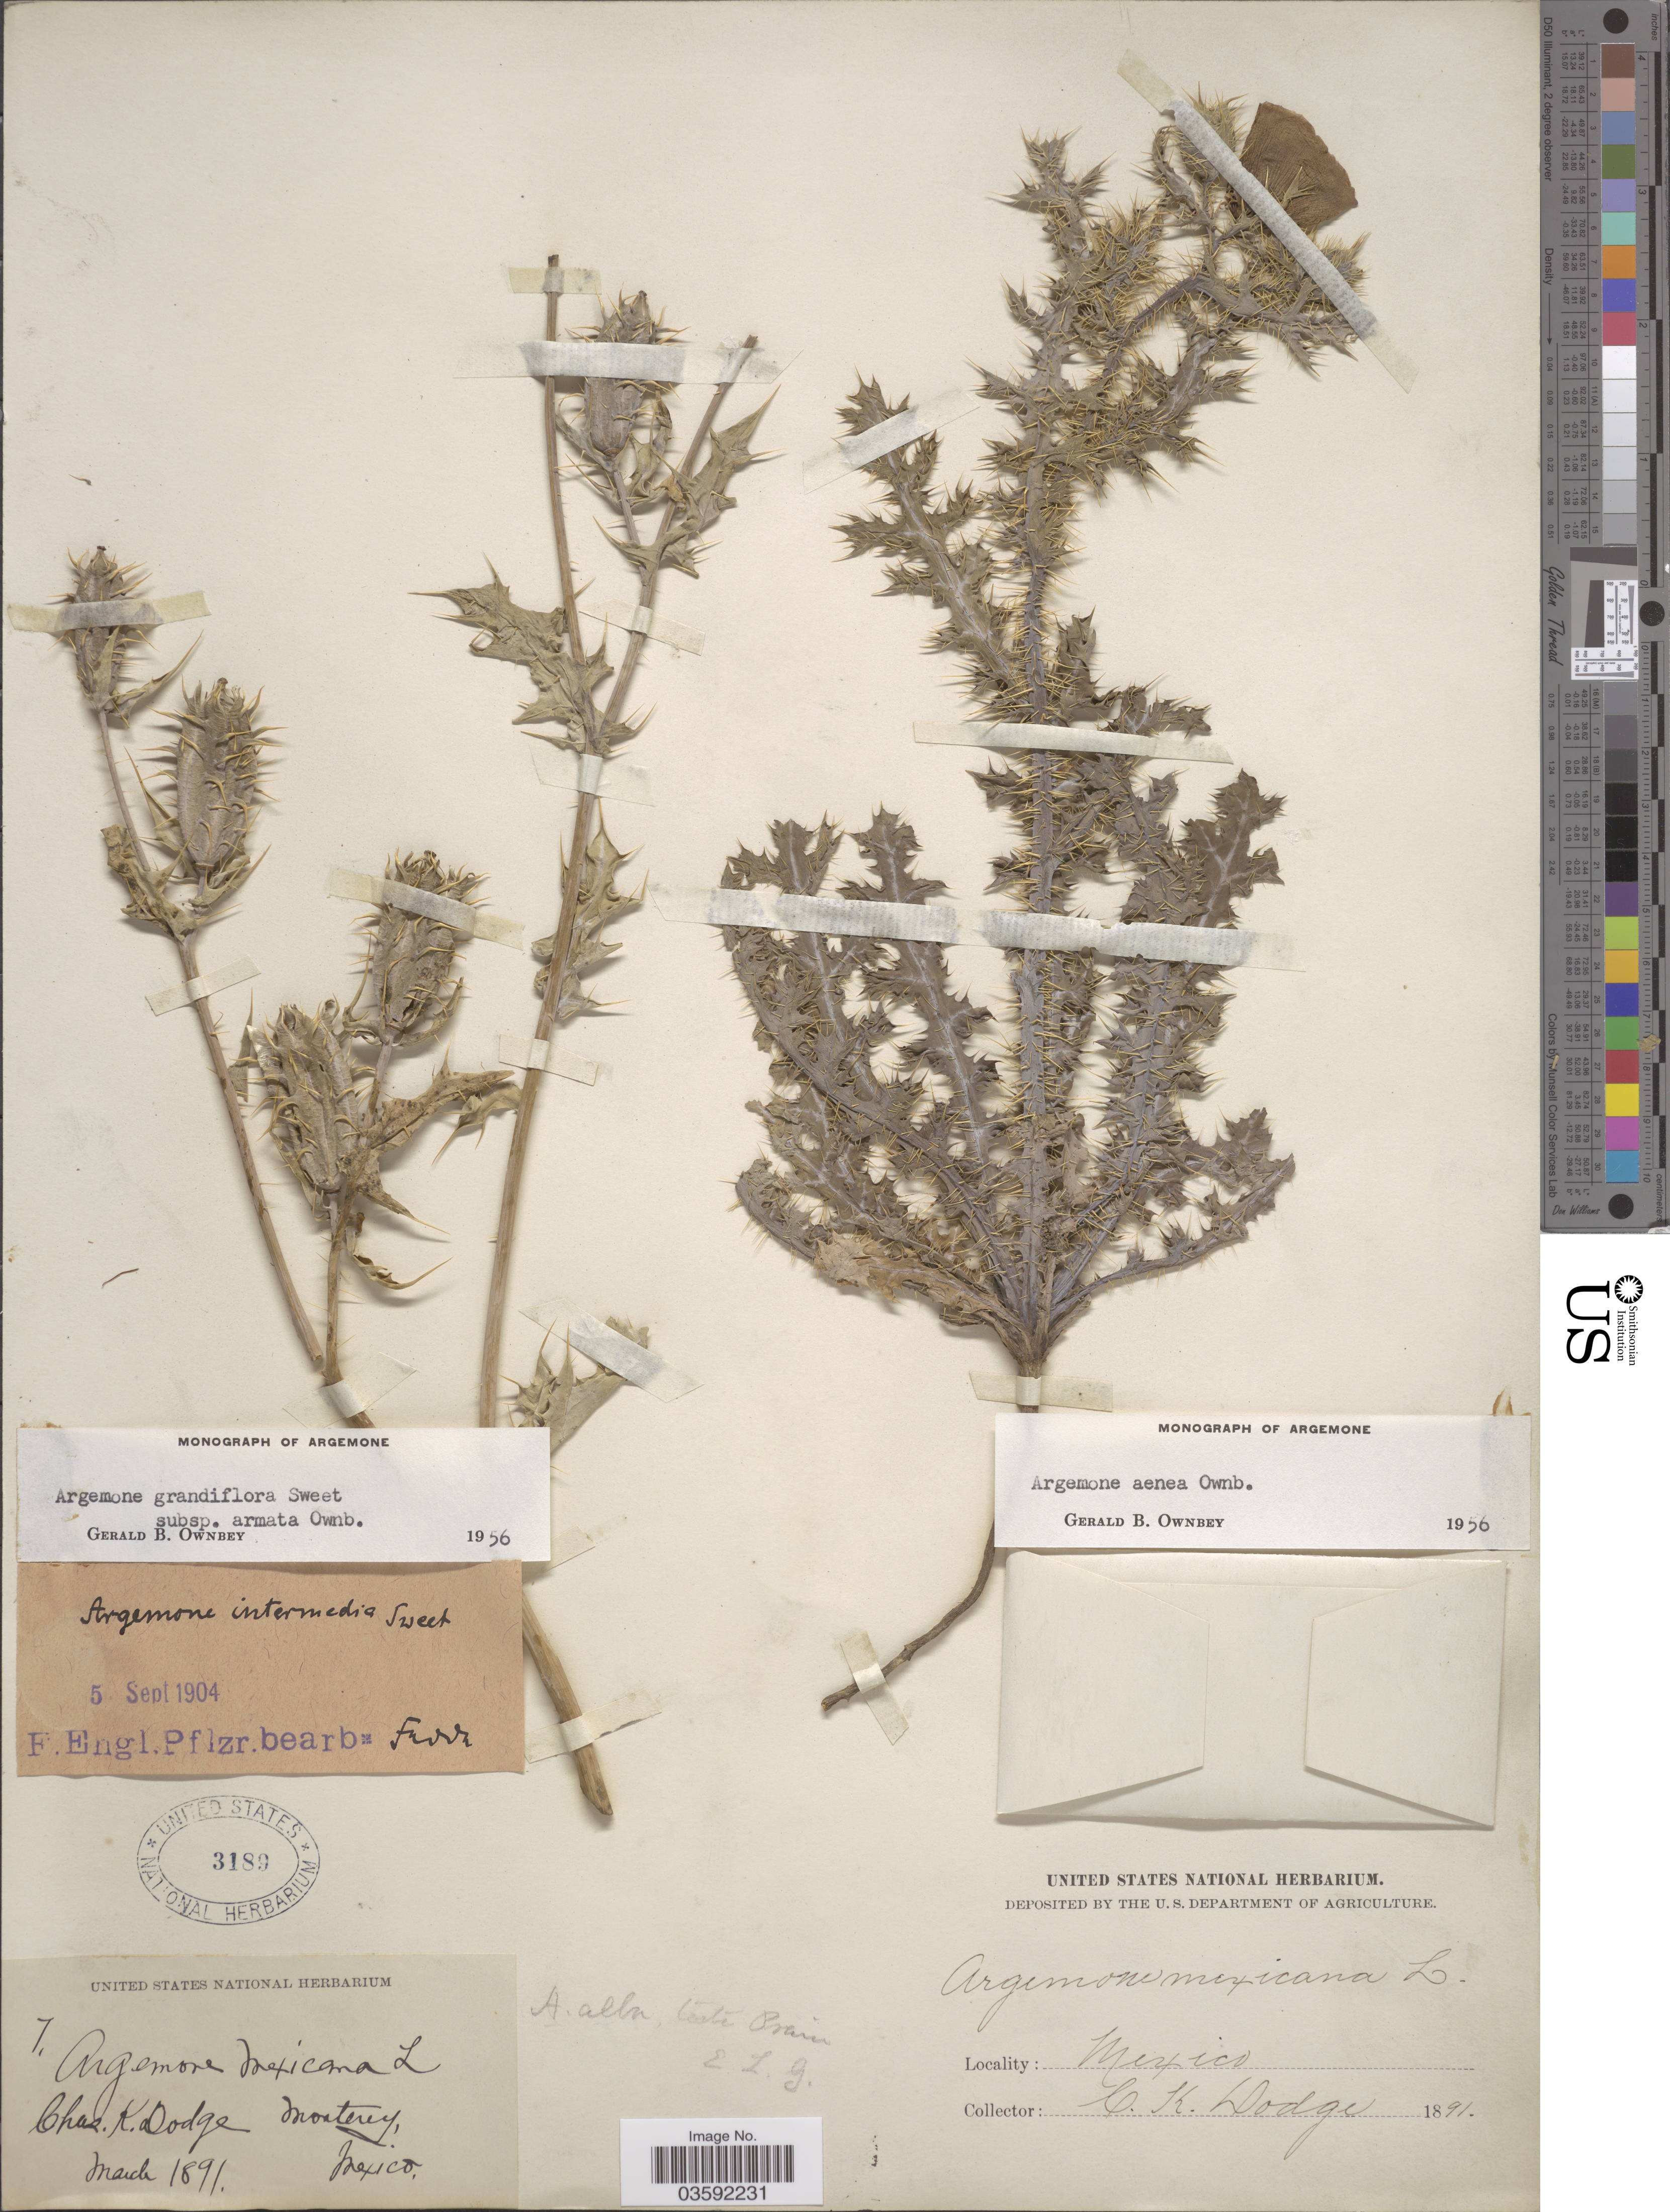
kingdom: Plantae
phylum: Tracheophyta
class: Magnoliopsida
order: Ranunculales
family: Papaveraceae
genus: Argemone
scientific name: Argemone aenea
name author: G.B. Ownbey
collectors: C. K. Dodge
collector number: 7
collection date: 1891-03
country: Mexico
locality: Monterey.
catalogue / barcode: US 3189